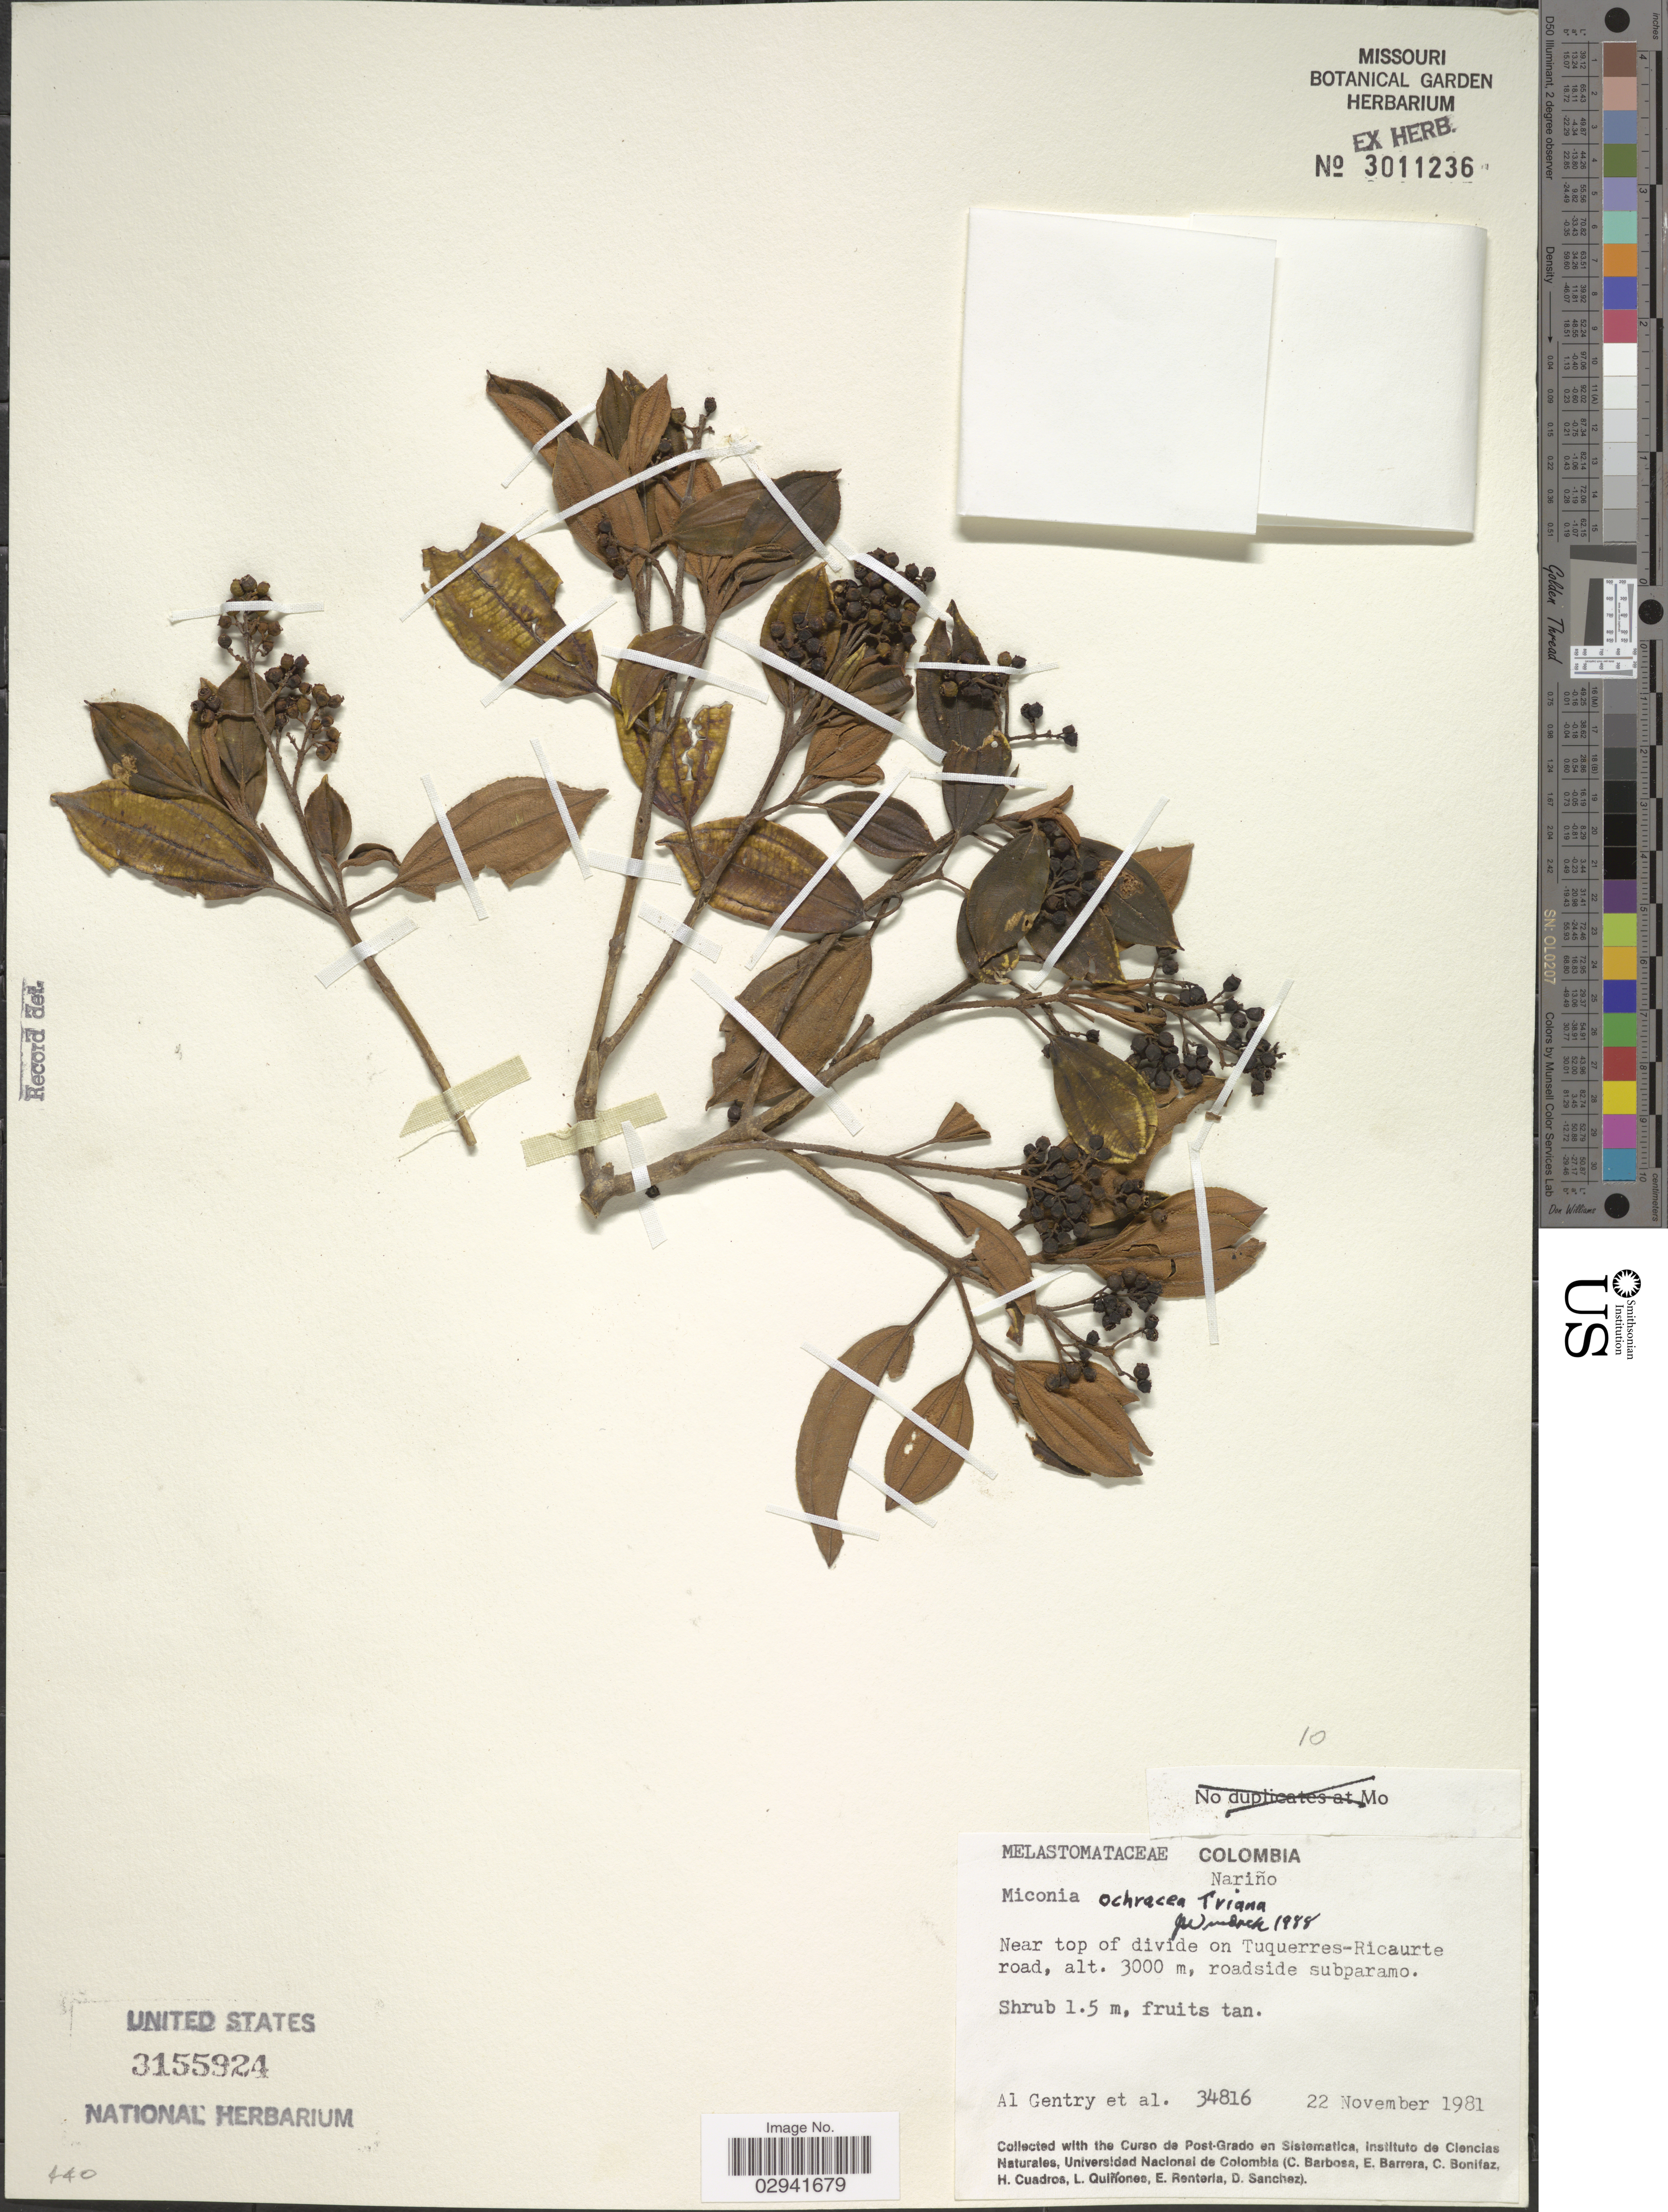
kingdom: Plantae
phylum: Tracheophyta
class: Magnoliopsida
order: Myrtales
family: Melastomataceae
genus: Miconia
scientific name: Miconia ochracea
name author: Triana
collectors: A. H. Gentry, C. E. Barbosa, E. Barrera, C. Bonifaz & et al.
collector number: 34816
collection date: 1981-11-22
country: Colombia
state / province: Nariño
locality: Near top of divide on Tuguerres-Ricaurte road, roadside subparamo.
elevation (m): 3000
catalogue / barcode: US 3155924